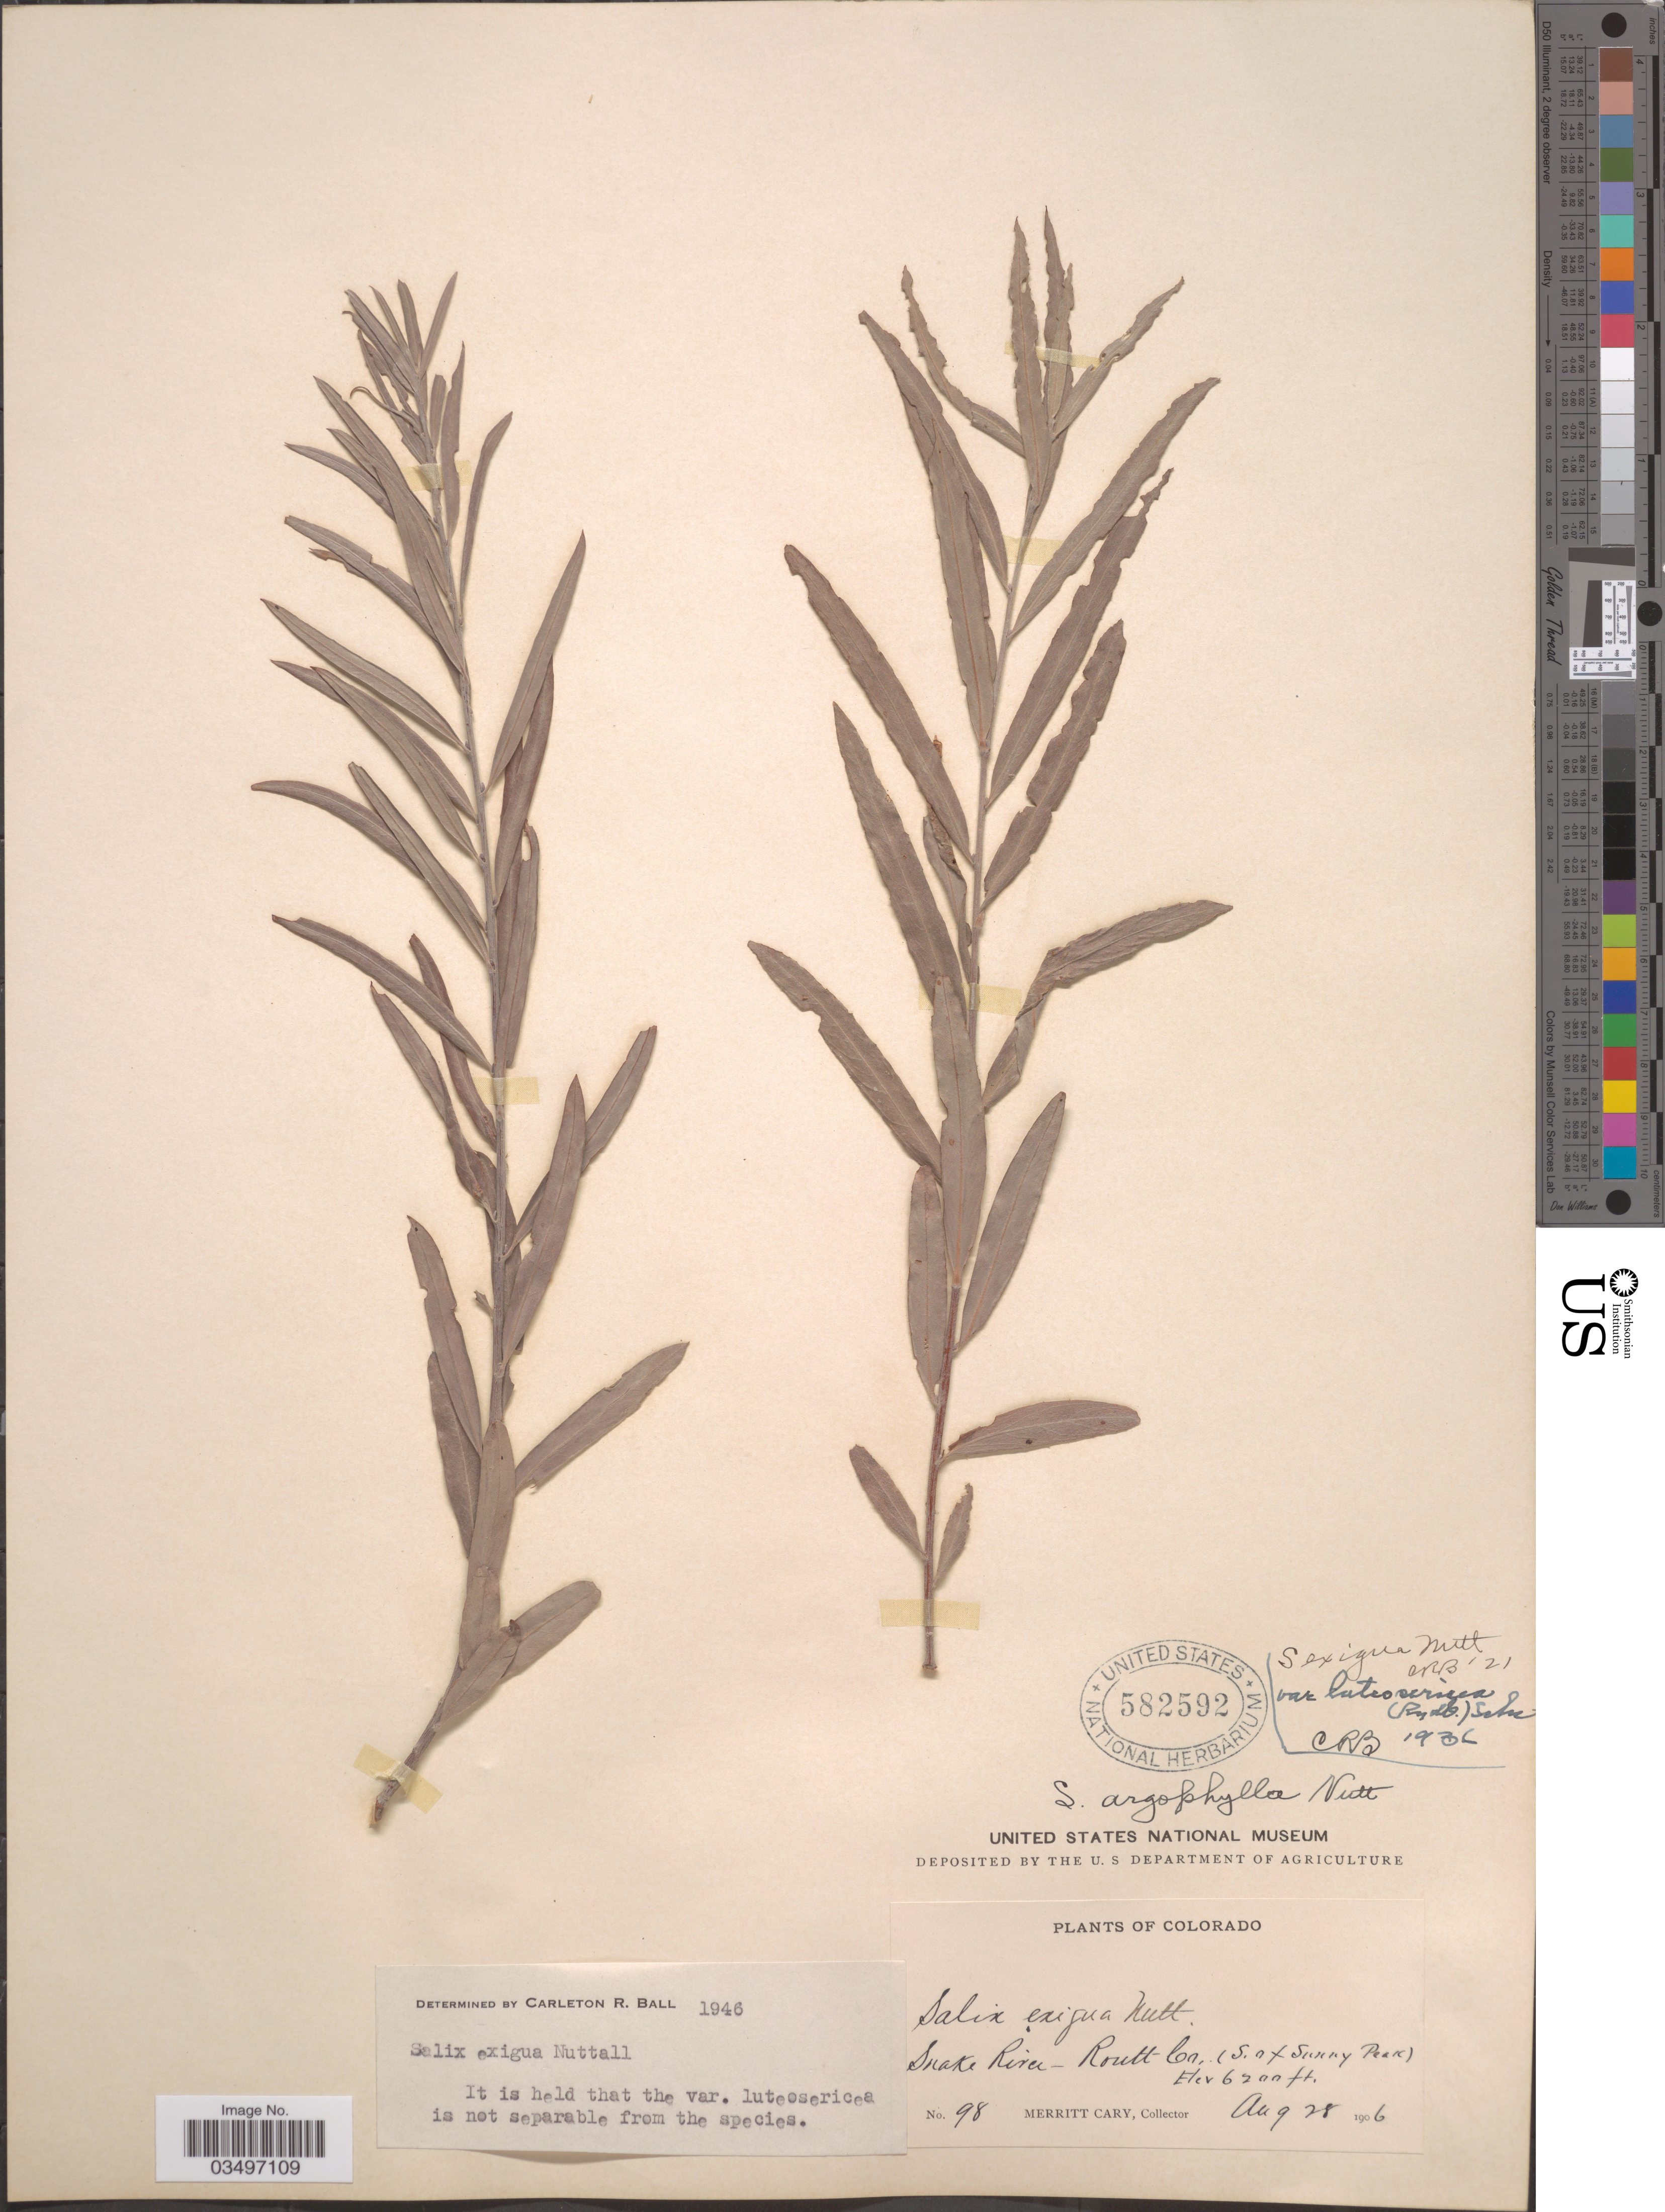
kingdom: Plantae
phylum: Tracheophyta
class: Magnoliopsida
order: Malpighiales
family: Salicaceae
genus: Salix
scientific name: Salix exigua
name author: Nutt.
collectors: M. Cary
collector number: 98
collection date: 1906-08-28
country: United States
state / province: Colorado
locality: Snake River - Routt Co,. (S. of Sunny Peak).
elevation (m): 1890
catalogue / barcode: US 582592